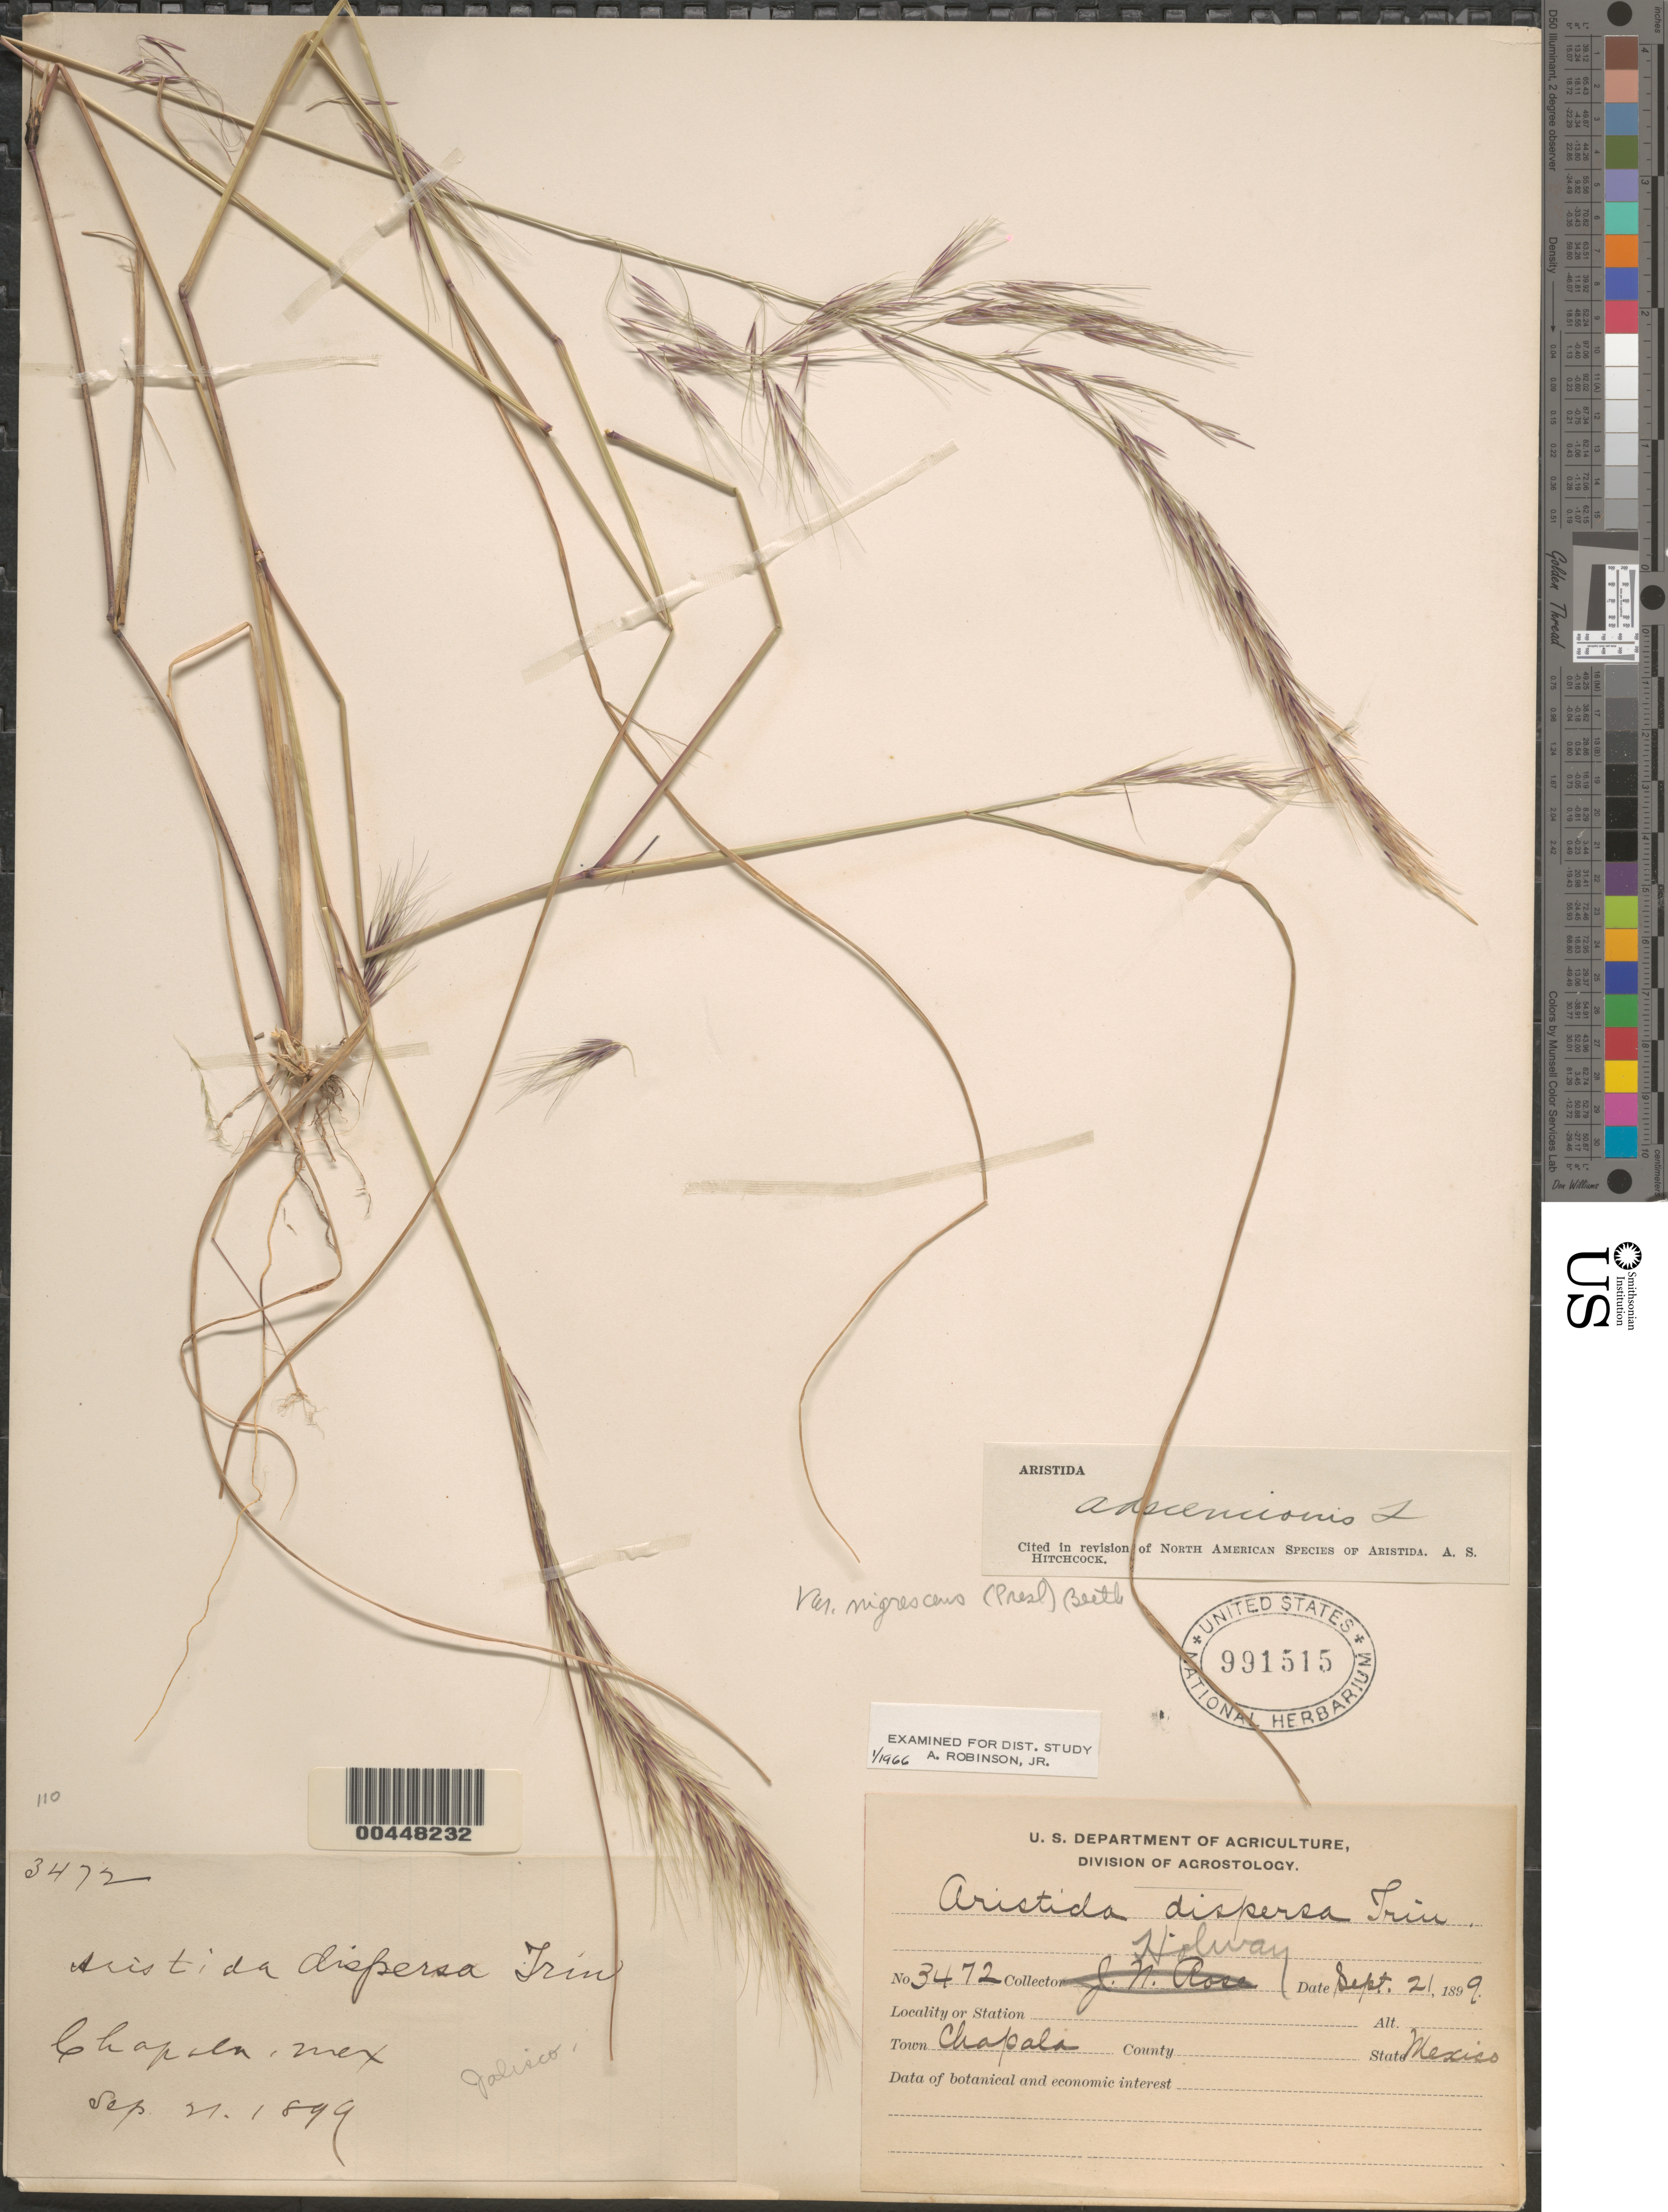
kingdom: Plantae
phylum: Tracheophyta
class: Liliopsida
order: Poales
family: Poaceae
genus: Aristida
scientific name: Aristida adscensionis var. nigrescens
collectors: -. Halway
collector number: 3472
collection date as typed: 21 Sep 1899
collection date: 1899-09-21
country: Mexico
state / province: Jalisco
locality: Chapala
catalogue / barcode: US 991515